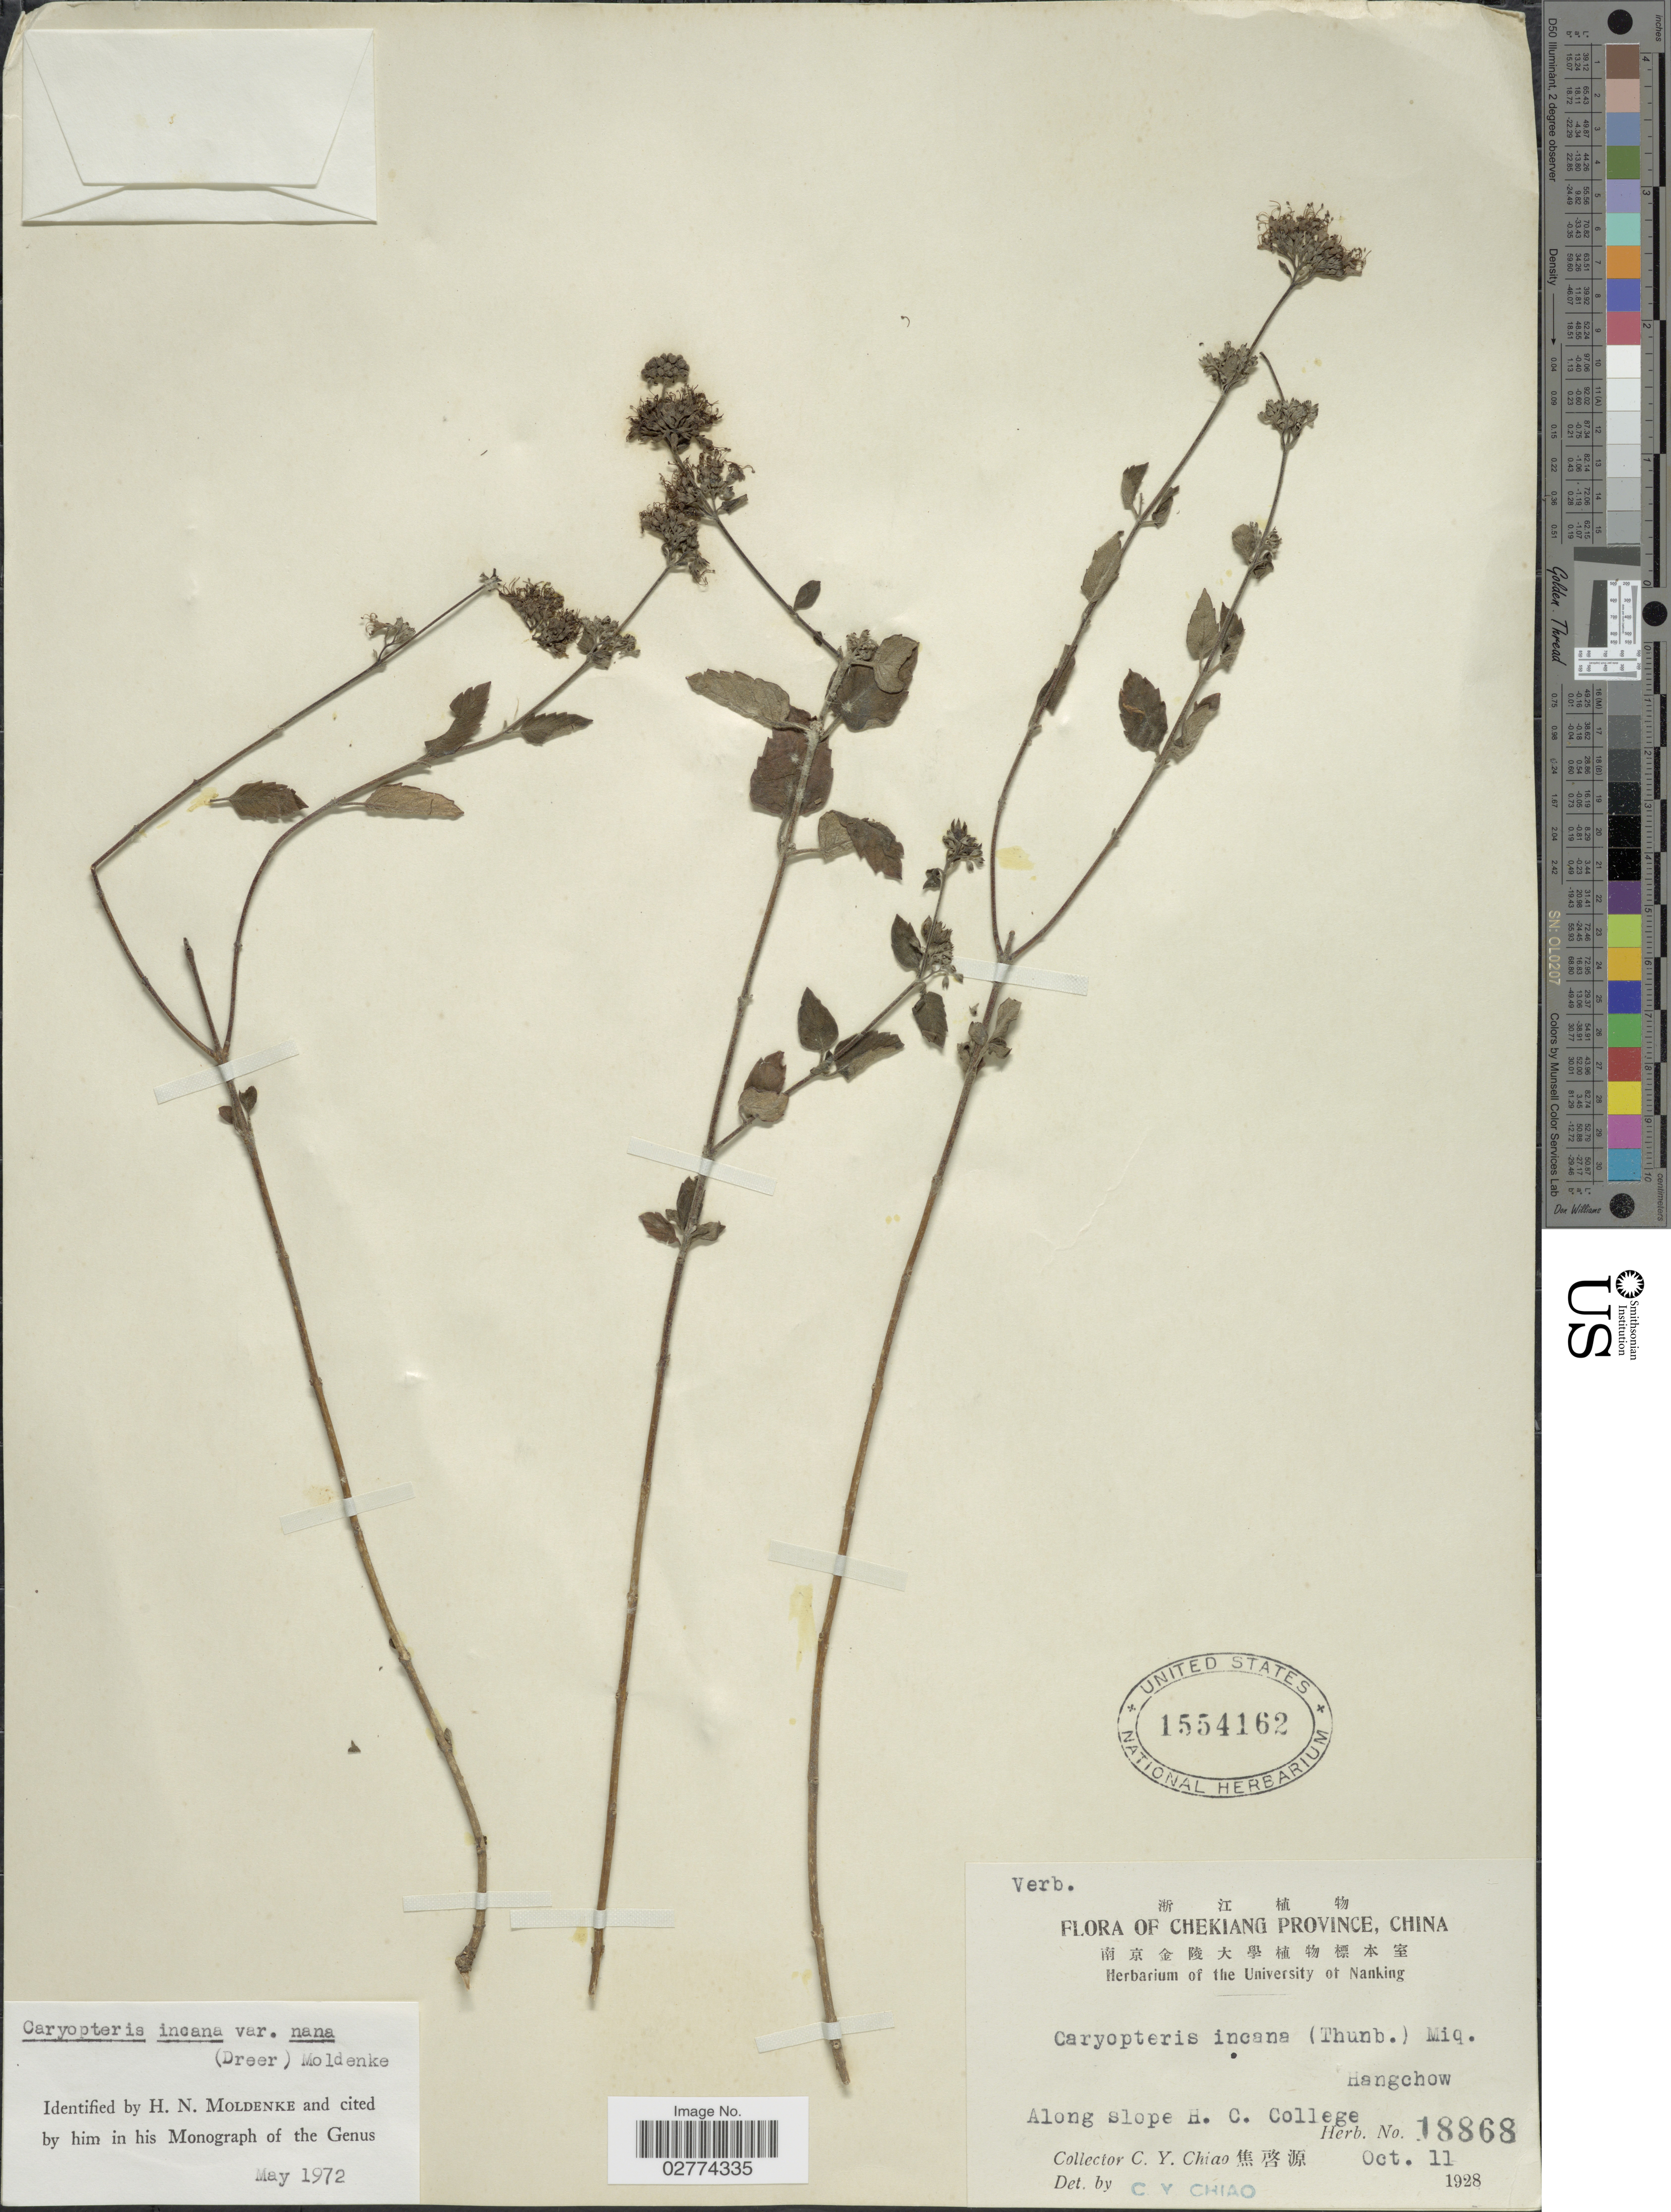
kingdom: Plantae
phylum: Tracheophyta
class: Magnoliopsida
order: Lamiales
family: Lamiaceae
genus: Caryopteris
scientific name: Caryopteris incana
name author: (Thunb. ex Houtt.) Miq.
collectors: C. Y. Chiao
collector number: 18868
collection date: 1928-10-11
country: China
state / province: Zhejiang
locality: Chekiang Province. Hangchow. Along slope H. C. College.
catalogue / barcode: US 1554162